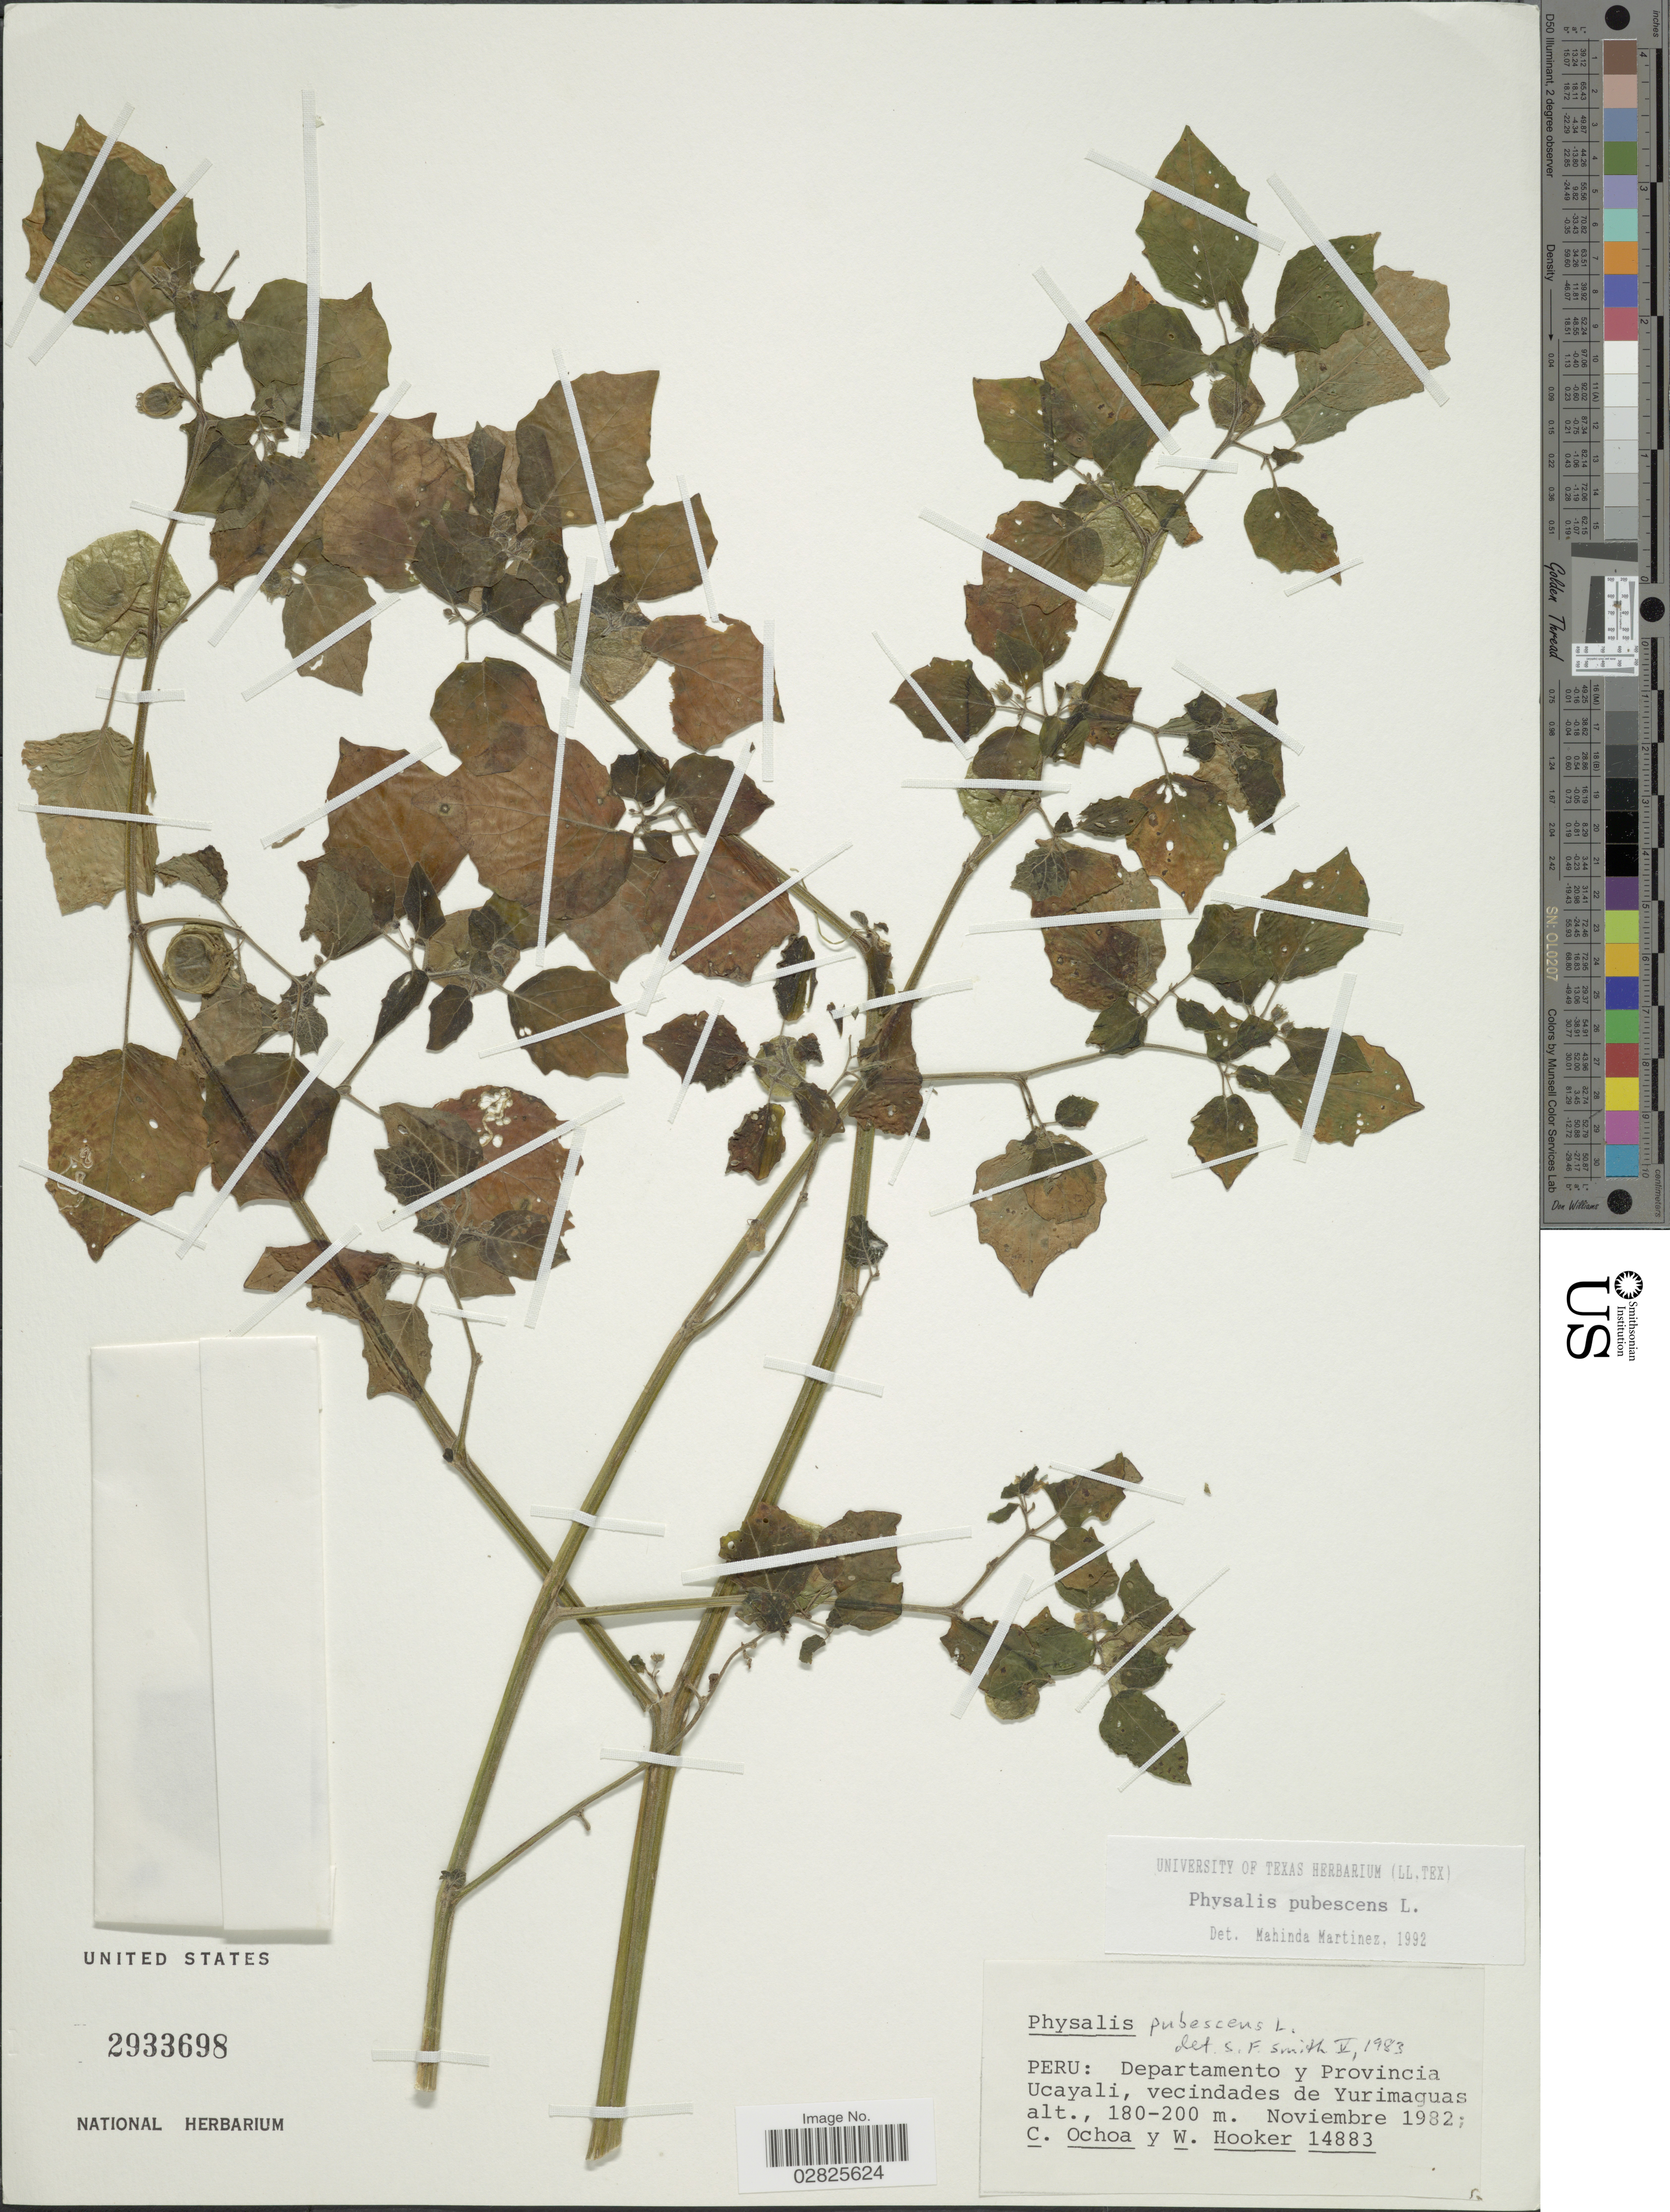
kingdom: Plantae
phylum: Tracheophyta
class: Magnoliopsida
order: Solanales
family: Solanaceae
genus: Physalis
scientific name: Physalis pubescens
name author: L.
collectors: C. Ochoa & W. Hooker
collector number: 14883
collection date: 1982-11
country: Peru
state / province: Ucayali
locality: Departamento y Provincia Ucayali, vecindades de Yurimaguas.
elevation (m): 180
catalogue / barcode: US 2933698